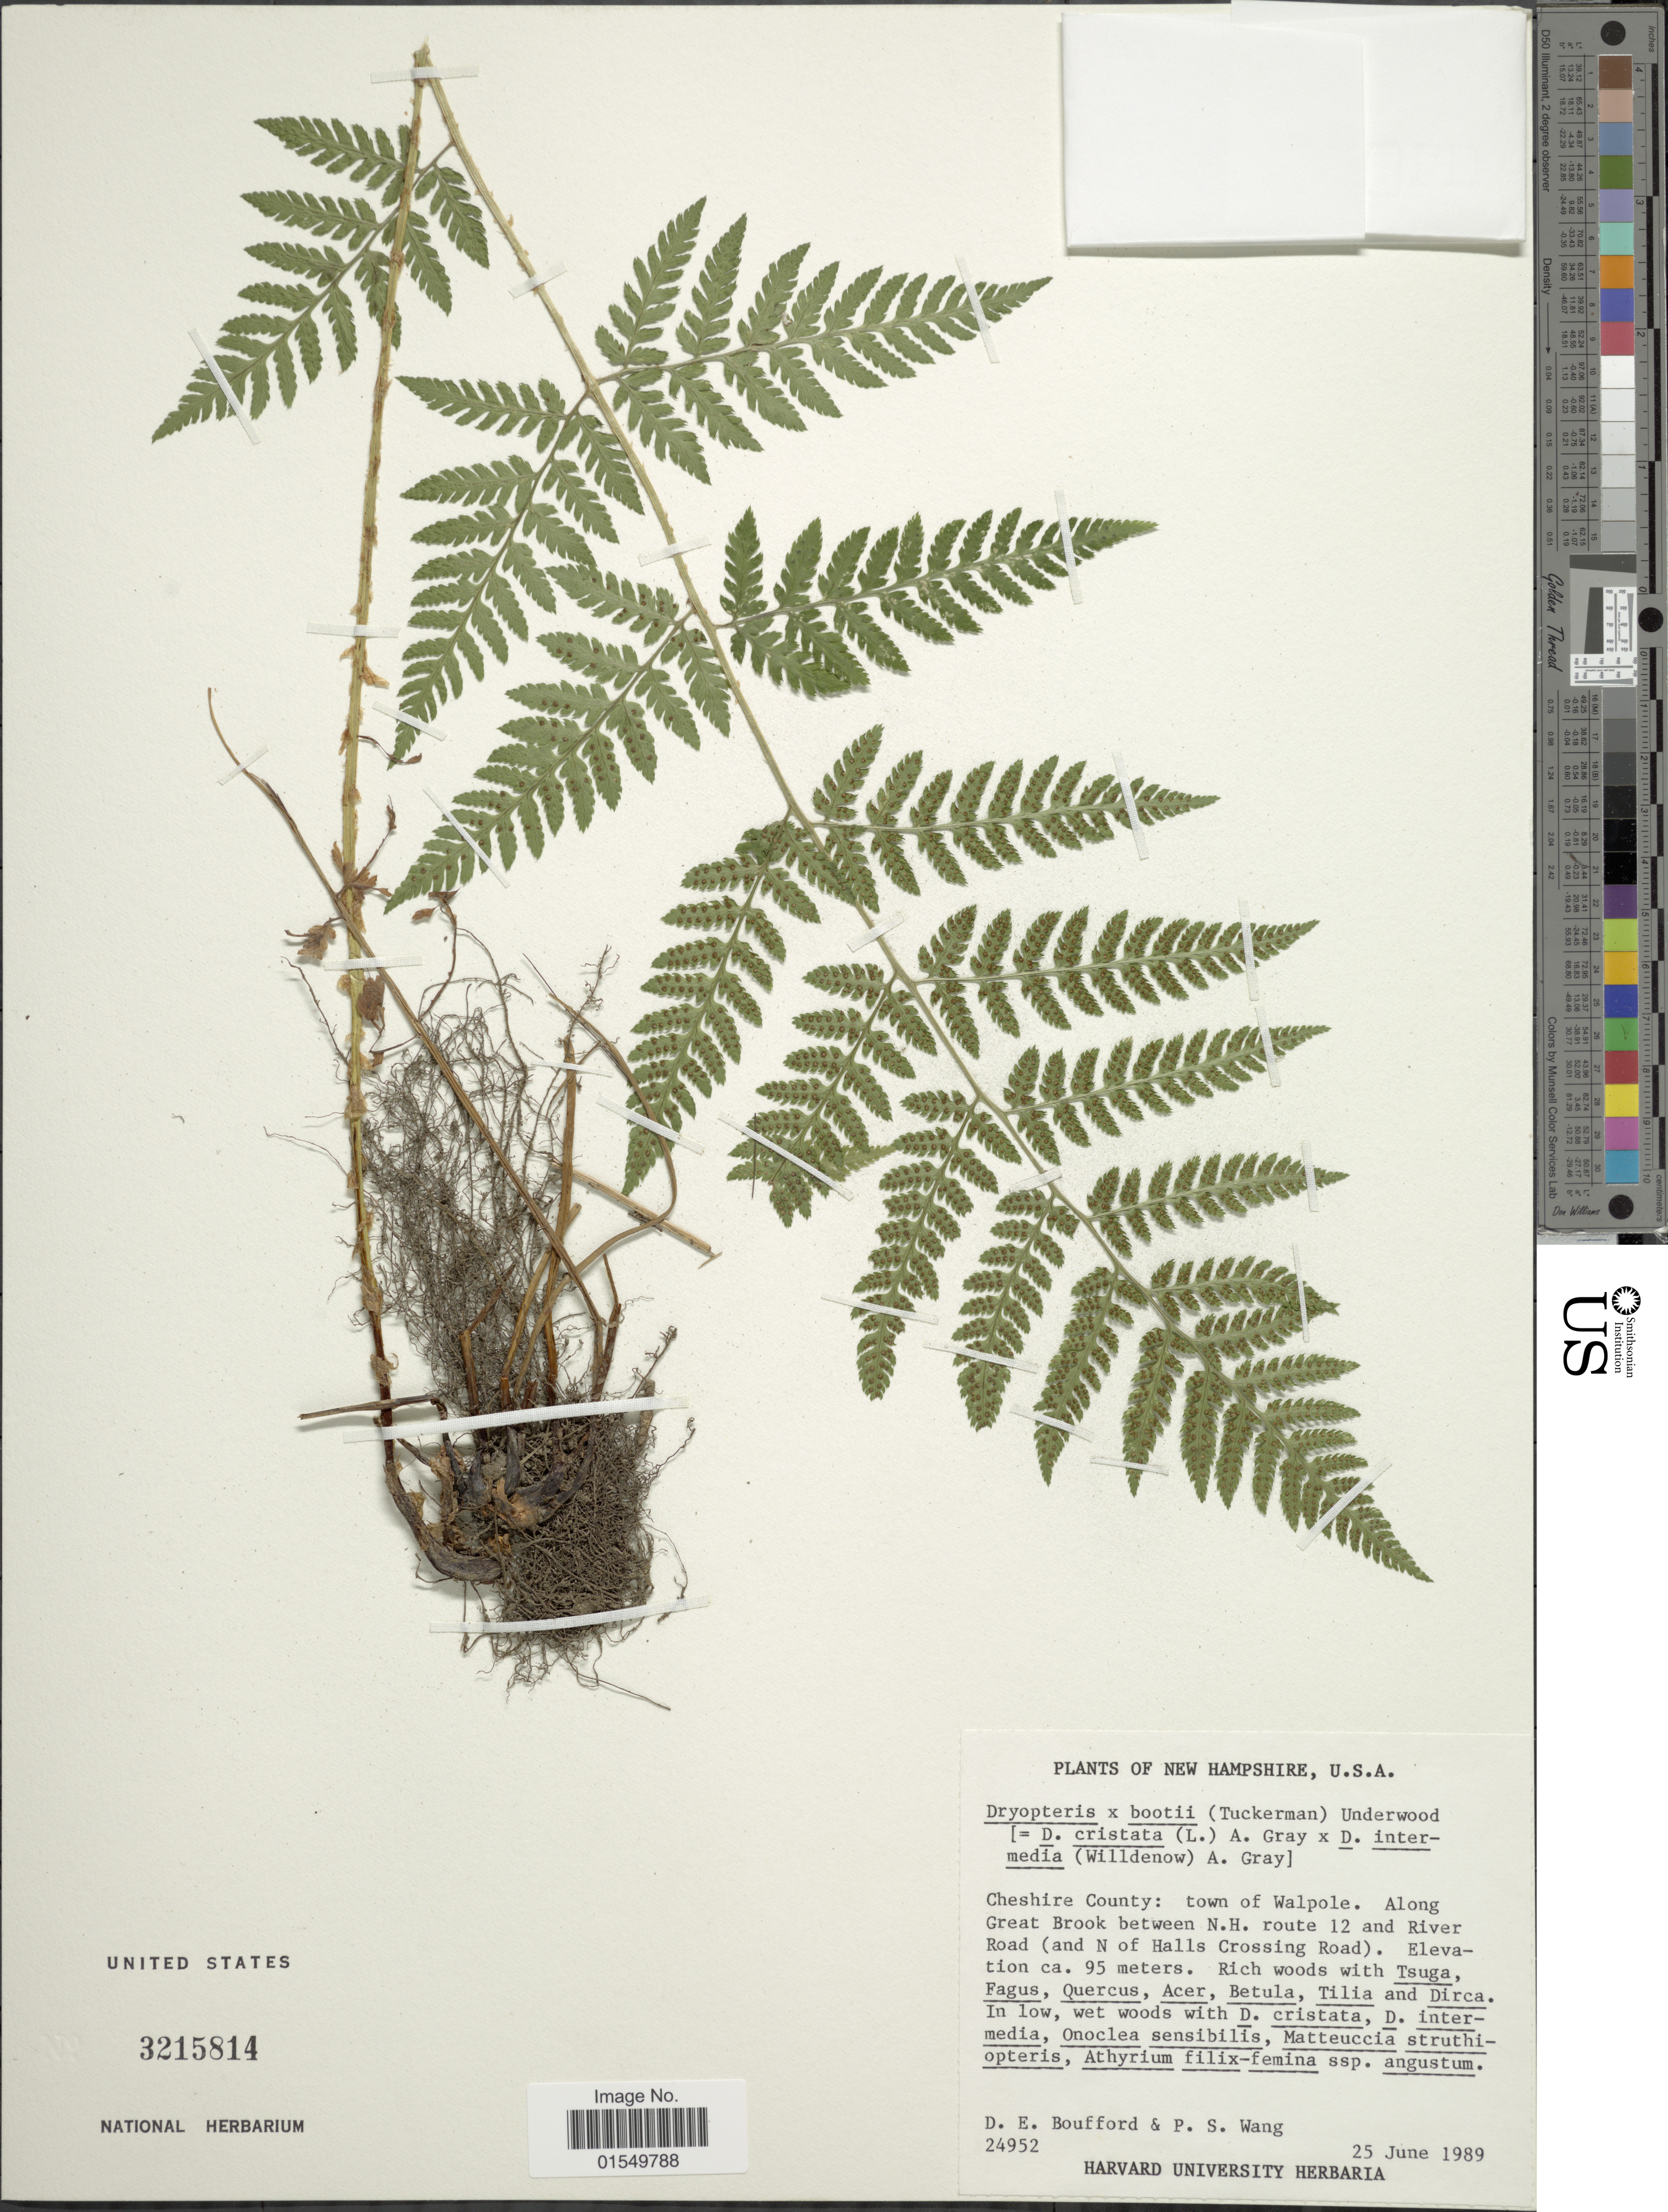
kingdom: Plantae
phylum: Tracheophyta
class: Polypodiopsida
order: Polypodiales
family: Dryopteridaceae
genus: Dryopteris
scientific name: Dryopteris x boottii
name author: Underw.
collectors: D. E. Boufford & P. Wang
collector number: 24952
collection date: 1989-06-25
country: United States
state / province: New Hampshire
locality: New Hampshire, U. S. A., Cheshire County: town of Walpole, along Great Brook between N. H. route 12 and River Road (and N of Halls Crossing Road)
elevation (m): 95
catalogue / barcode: US 3215814